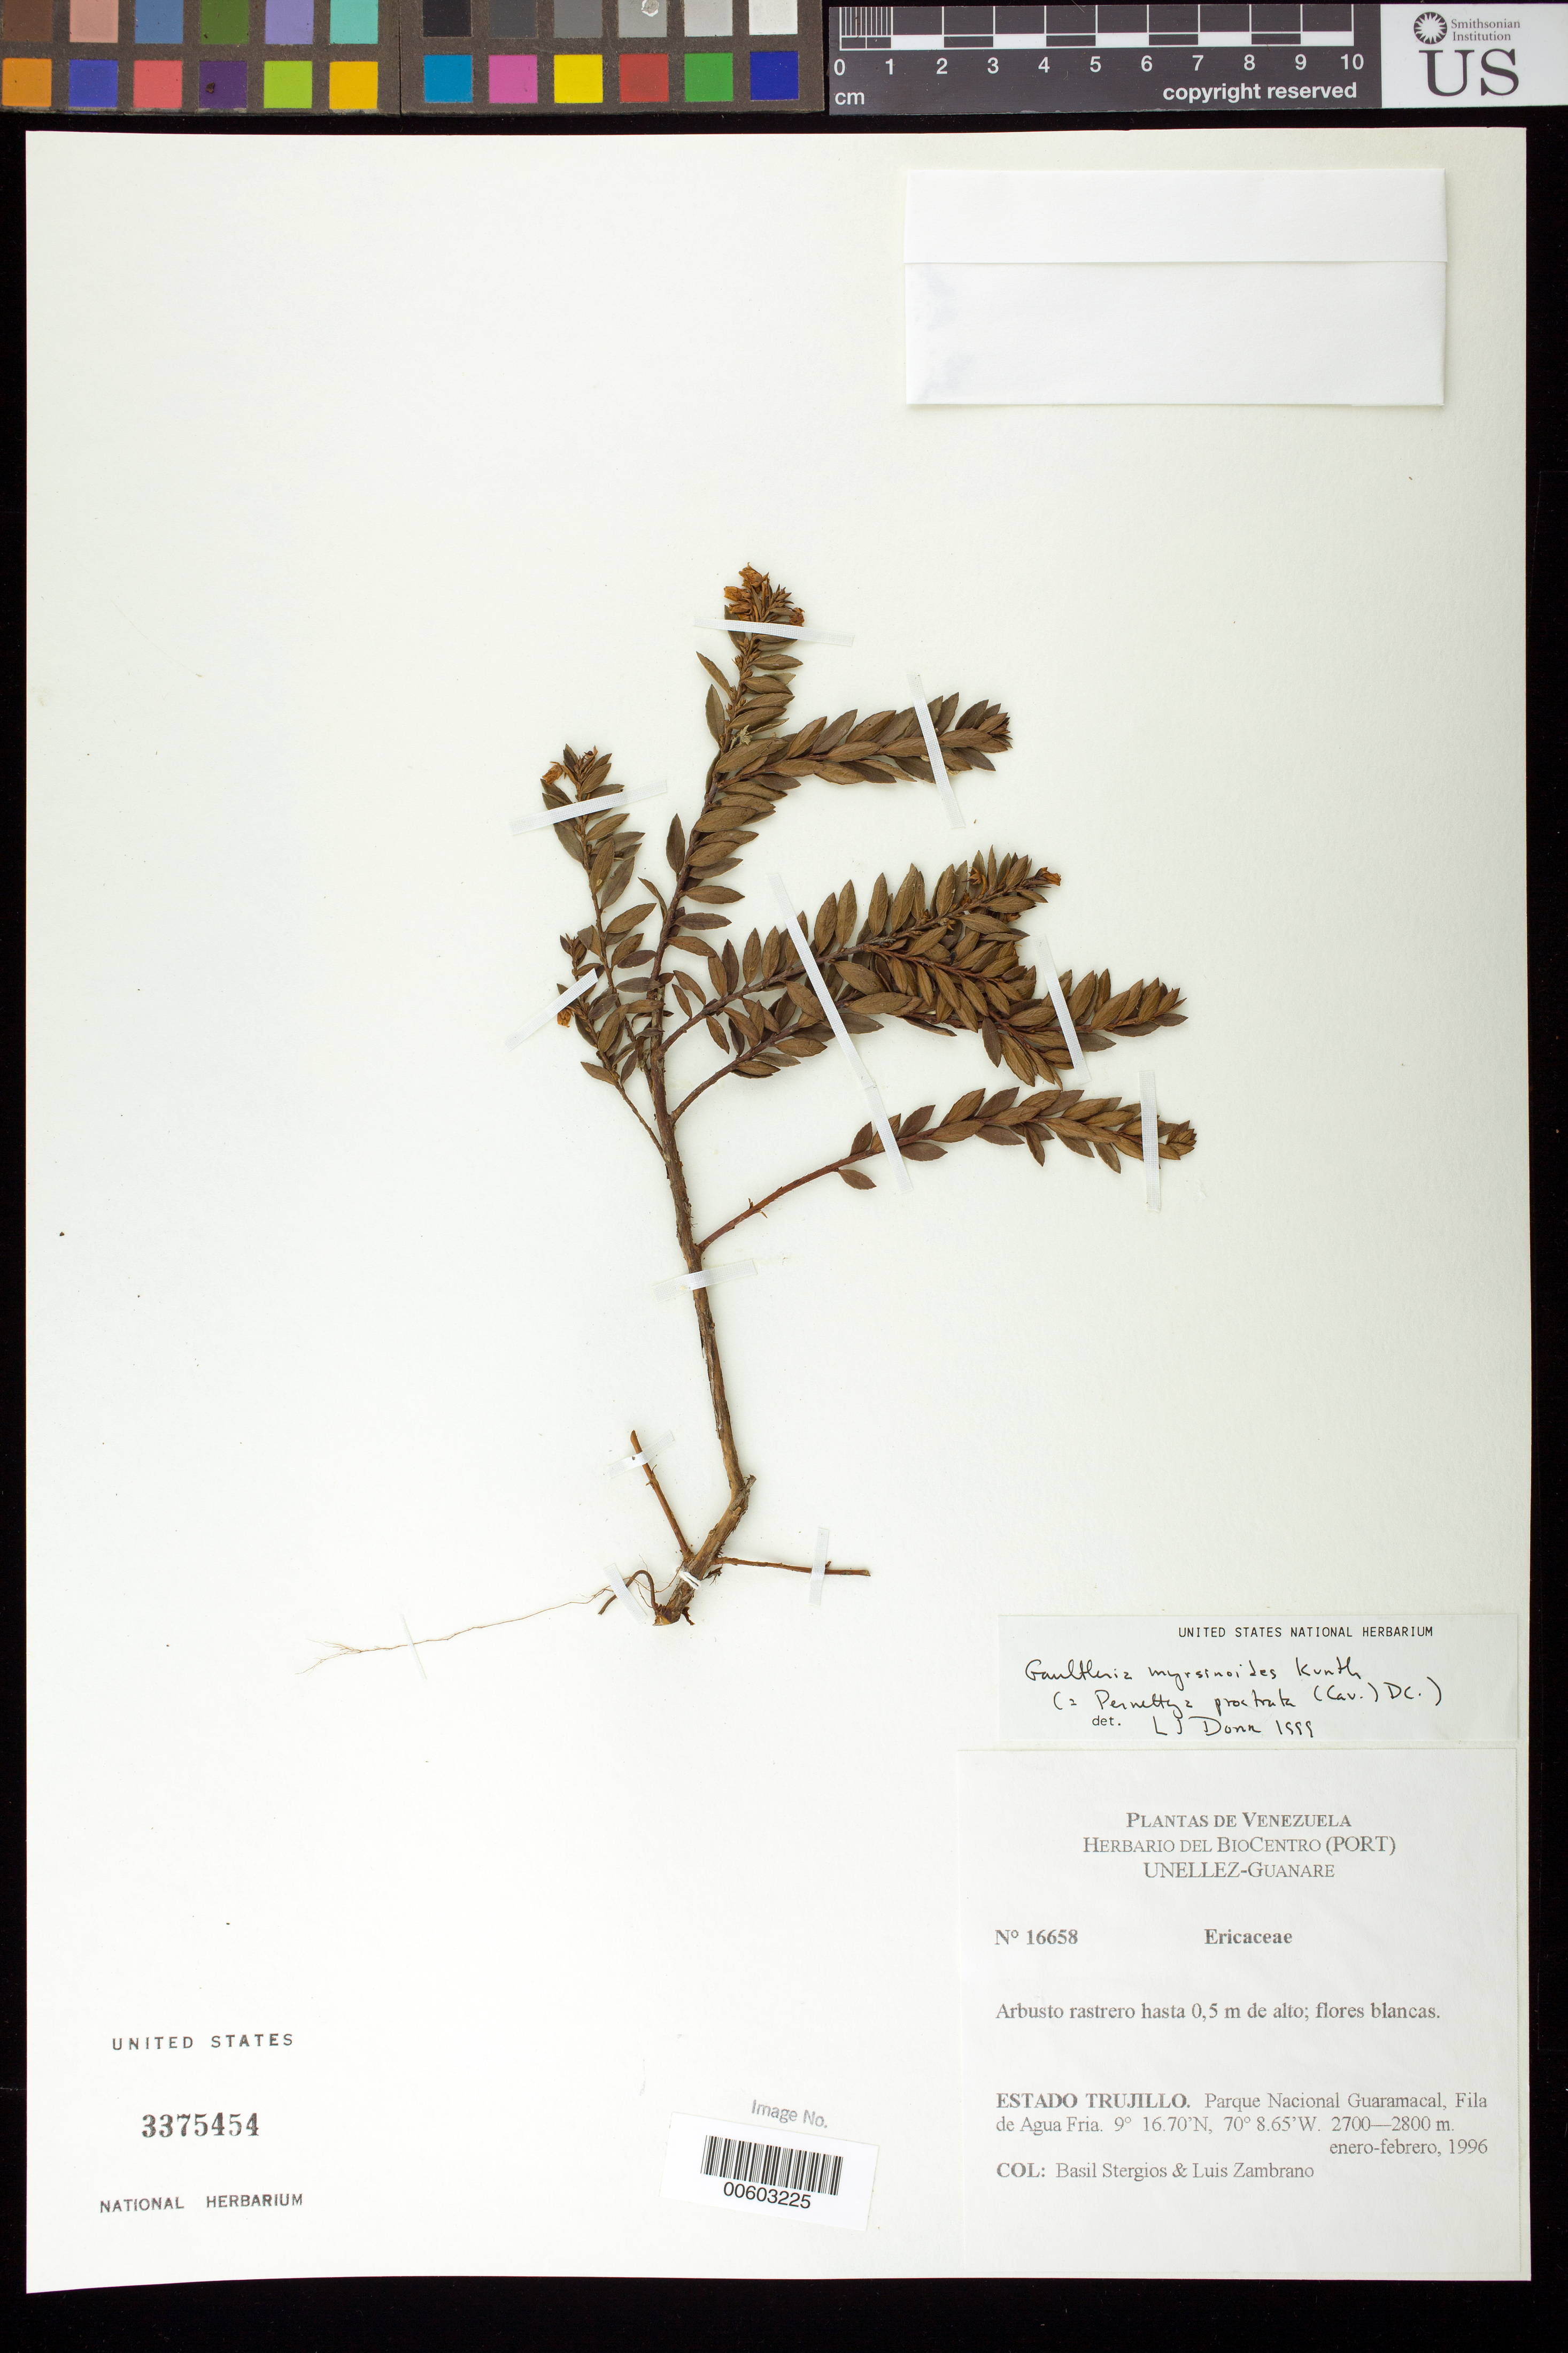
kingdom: Plantae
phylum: Tracheophyta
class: Magnoliopsida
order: Ericales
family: Ericaceae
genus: Gaultheria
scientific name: Gaultheria myrsinoides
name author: Kunth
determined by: Dorr, L. J., (BOT), Smithsonian Institution - National Museum of Natural History (UNITED STATES)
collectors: B. G. Stergios & L. Zambrano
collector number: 16658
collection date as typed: Jan 1996 to -- Feb 1996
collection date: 1996-01/1996-02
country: Venezuela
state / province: Trujillo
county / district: Boconó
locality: Parque Nacional Guaramacal, Fila de Agua Fria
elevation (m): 2700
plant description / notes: CTES, PORT, US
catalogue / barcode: US 3375454